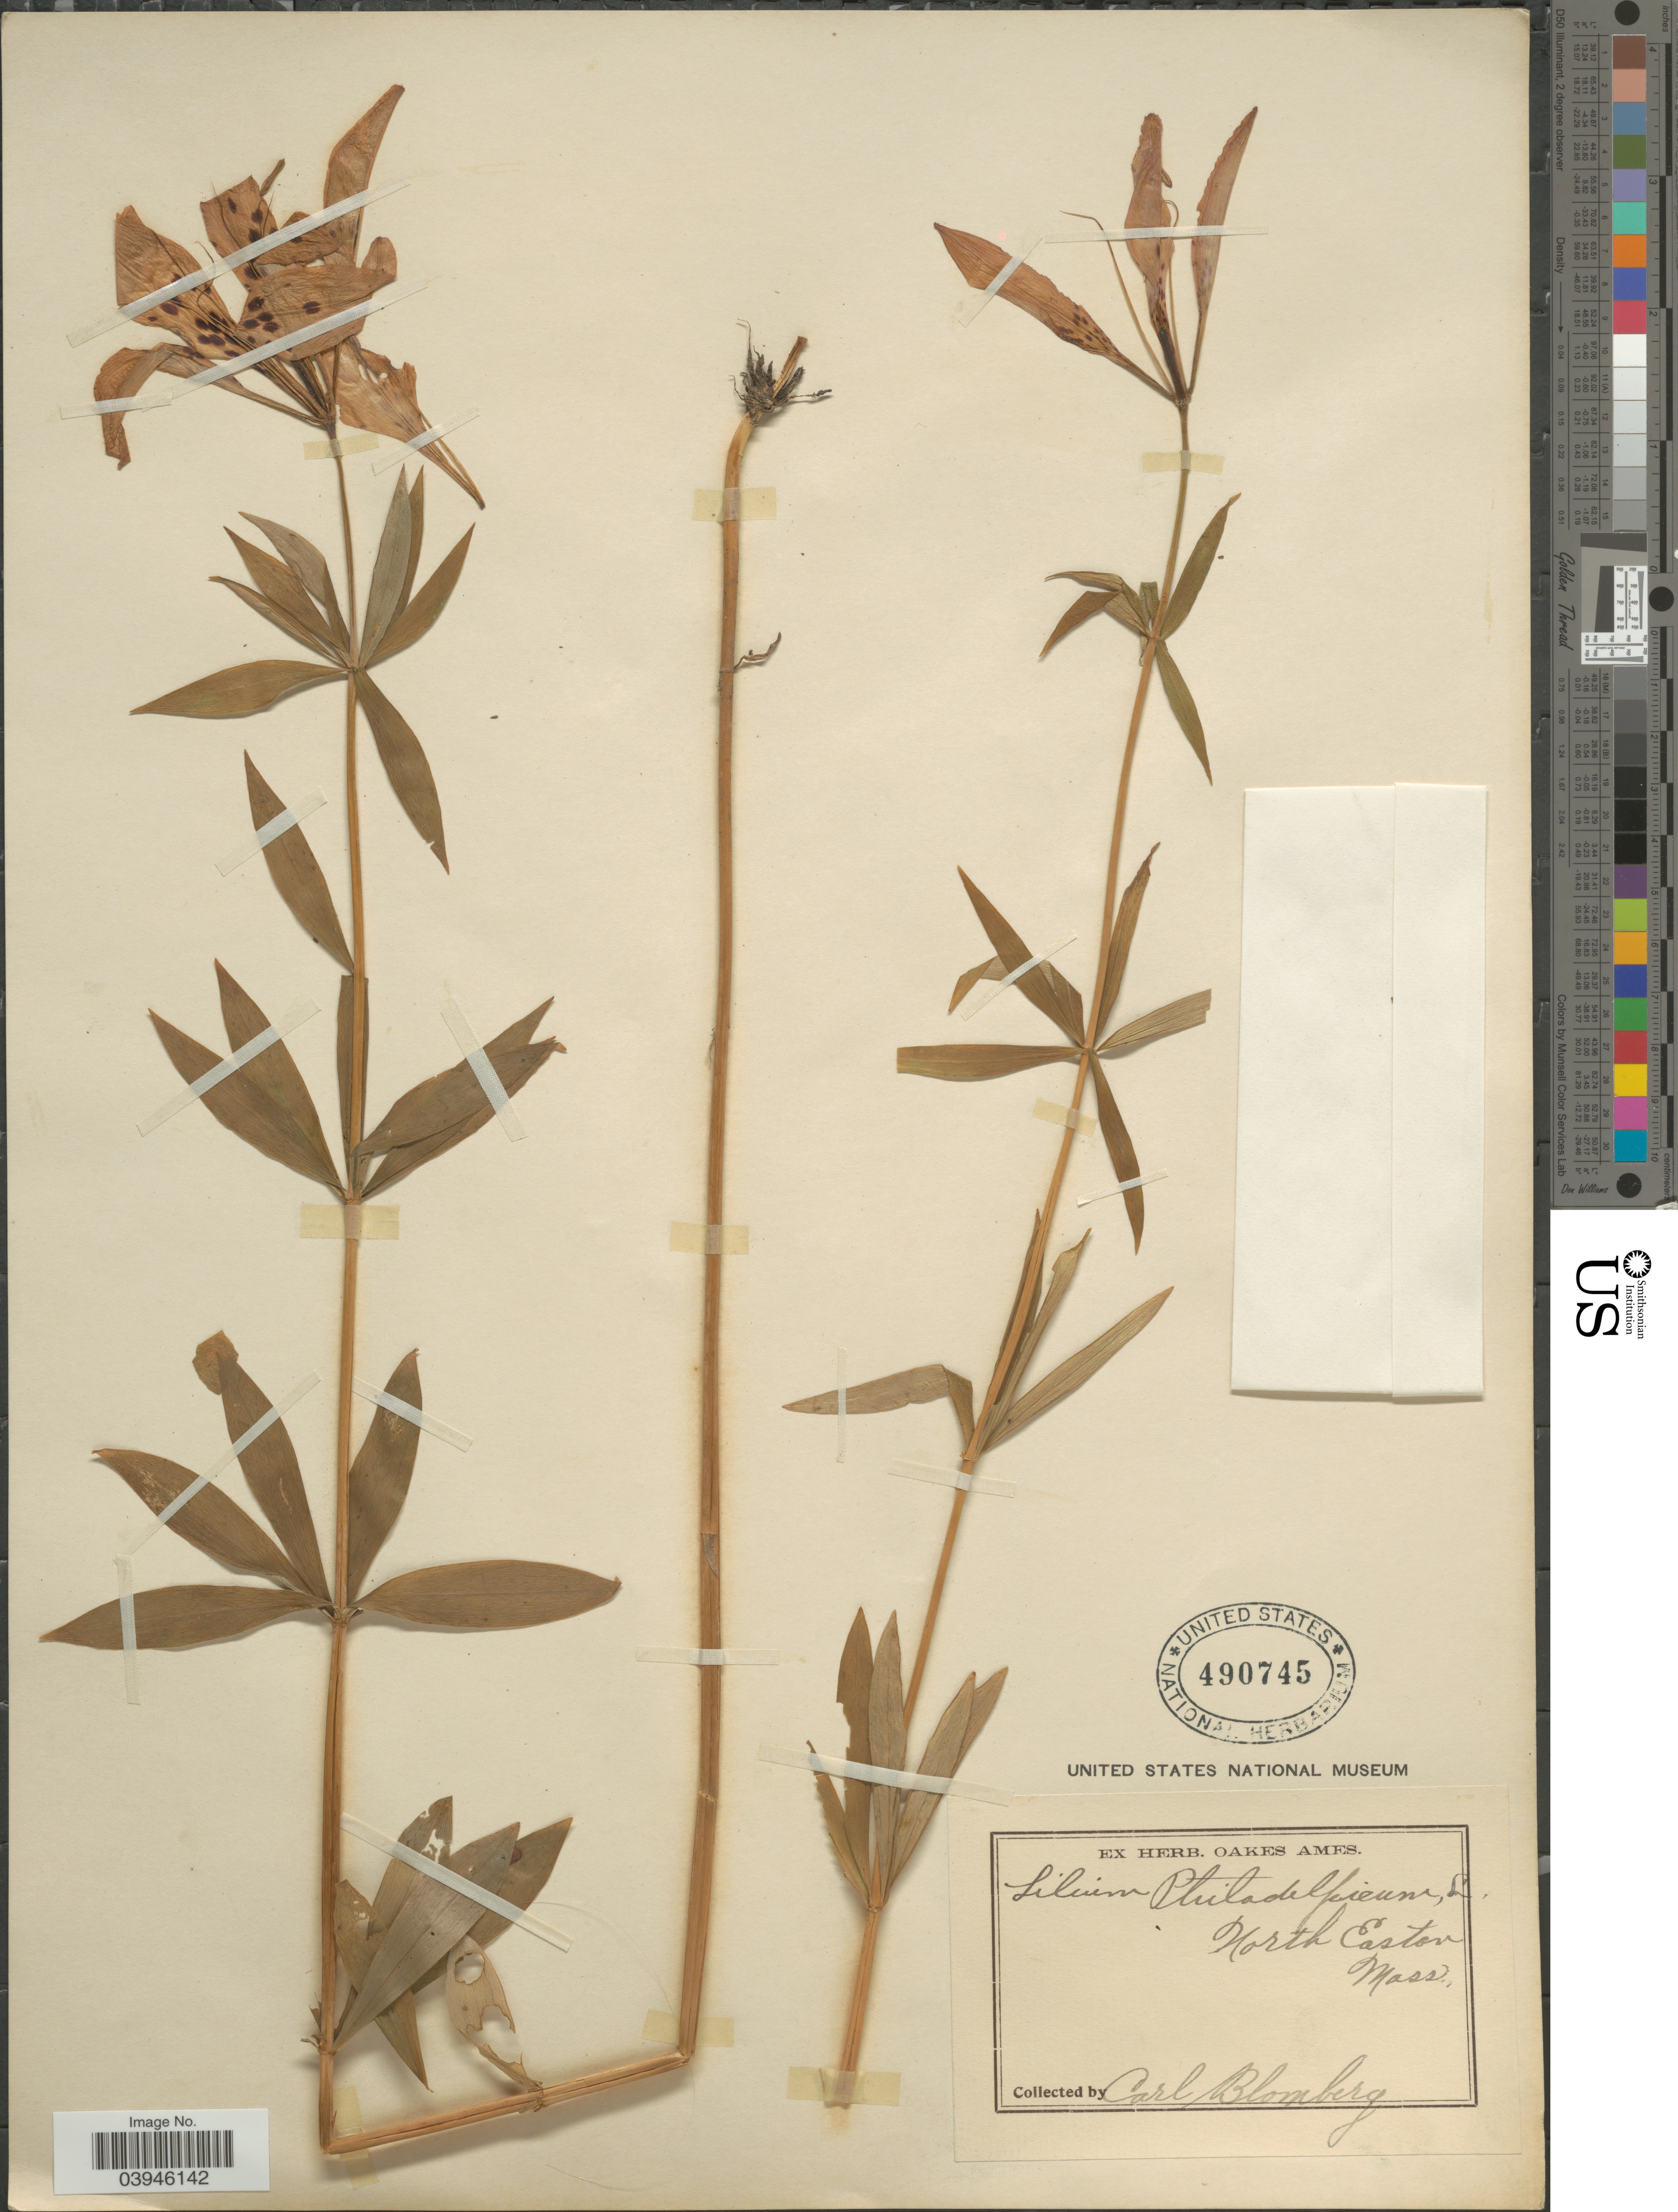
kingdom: Plantae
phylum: Tracheophyta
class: Liliopsida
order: Liliales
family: Liliaceae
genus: Lilium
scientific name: Lilium philadelphicum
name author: L.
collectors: A. Blomberg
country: United States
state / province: Massachusetts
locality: North Easton.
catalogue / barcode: US 490745